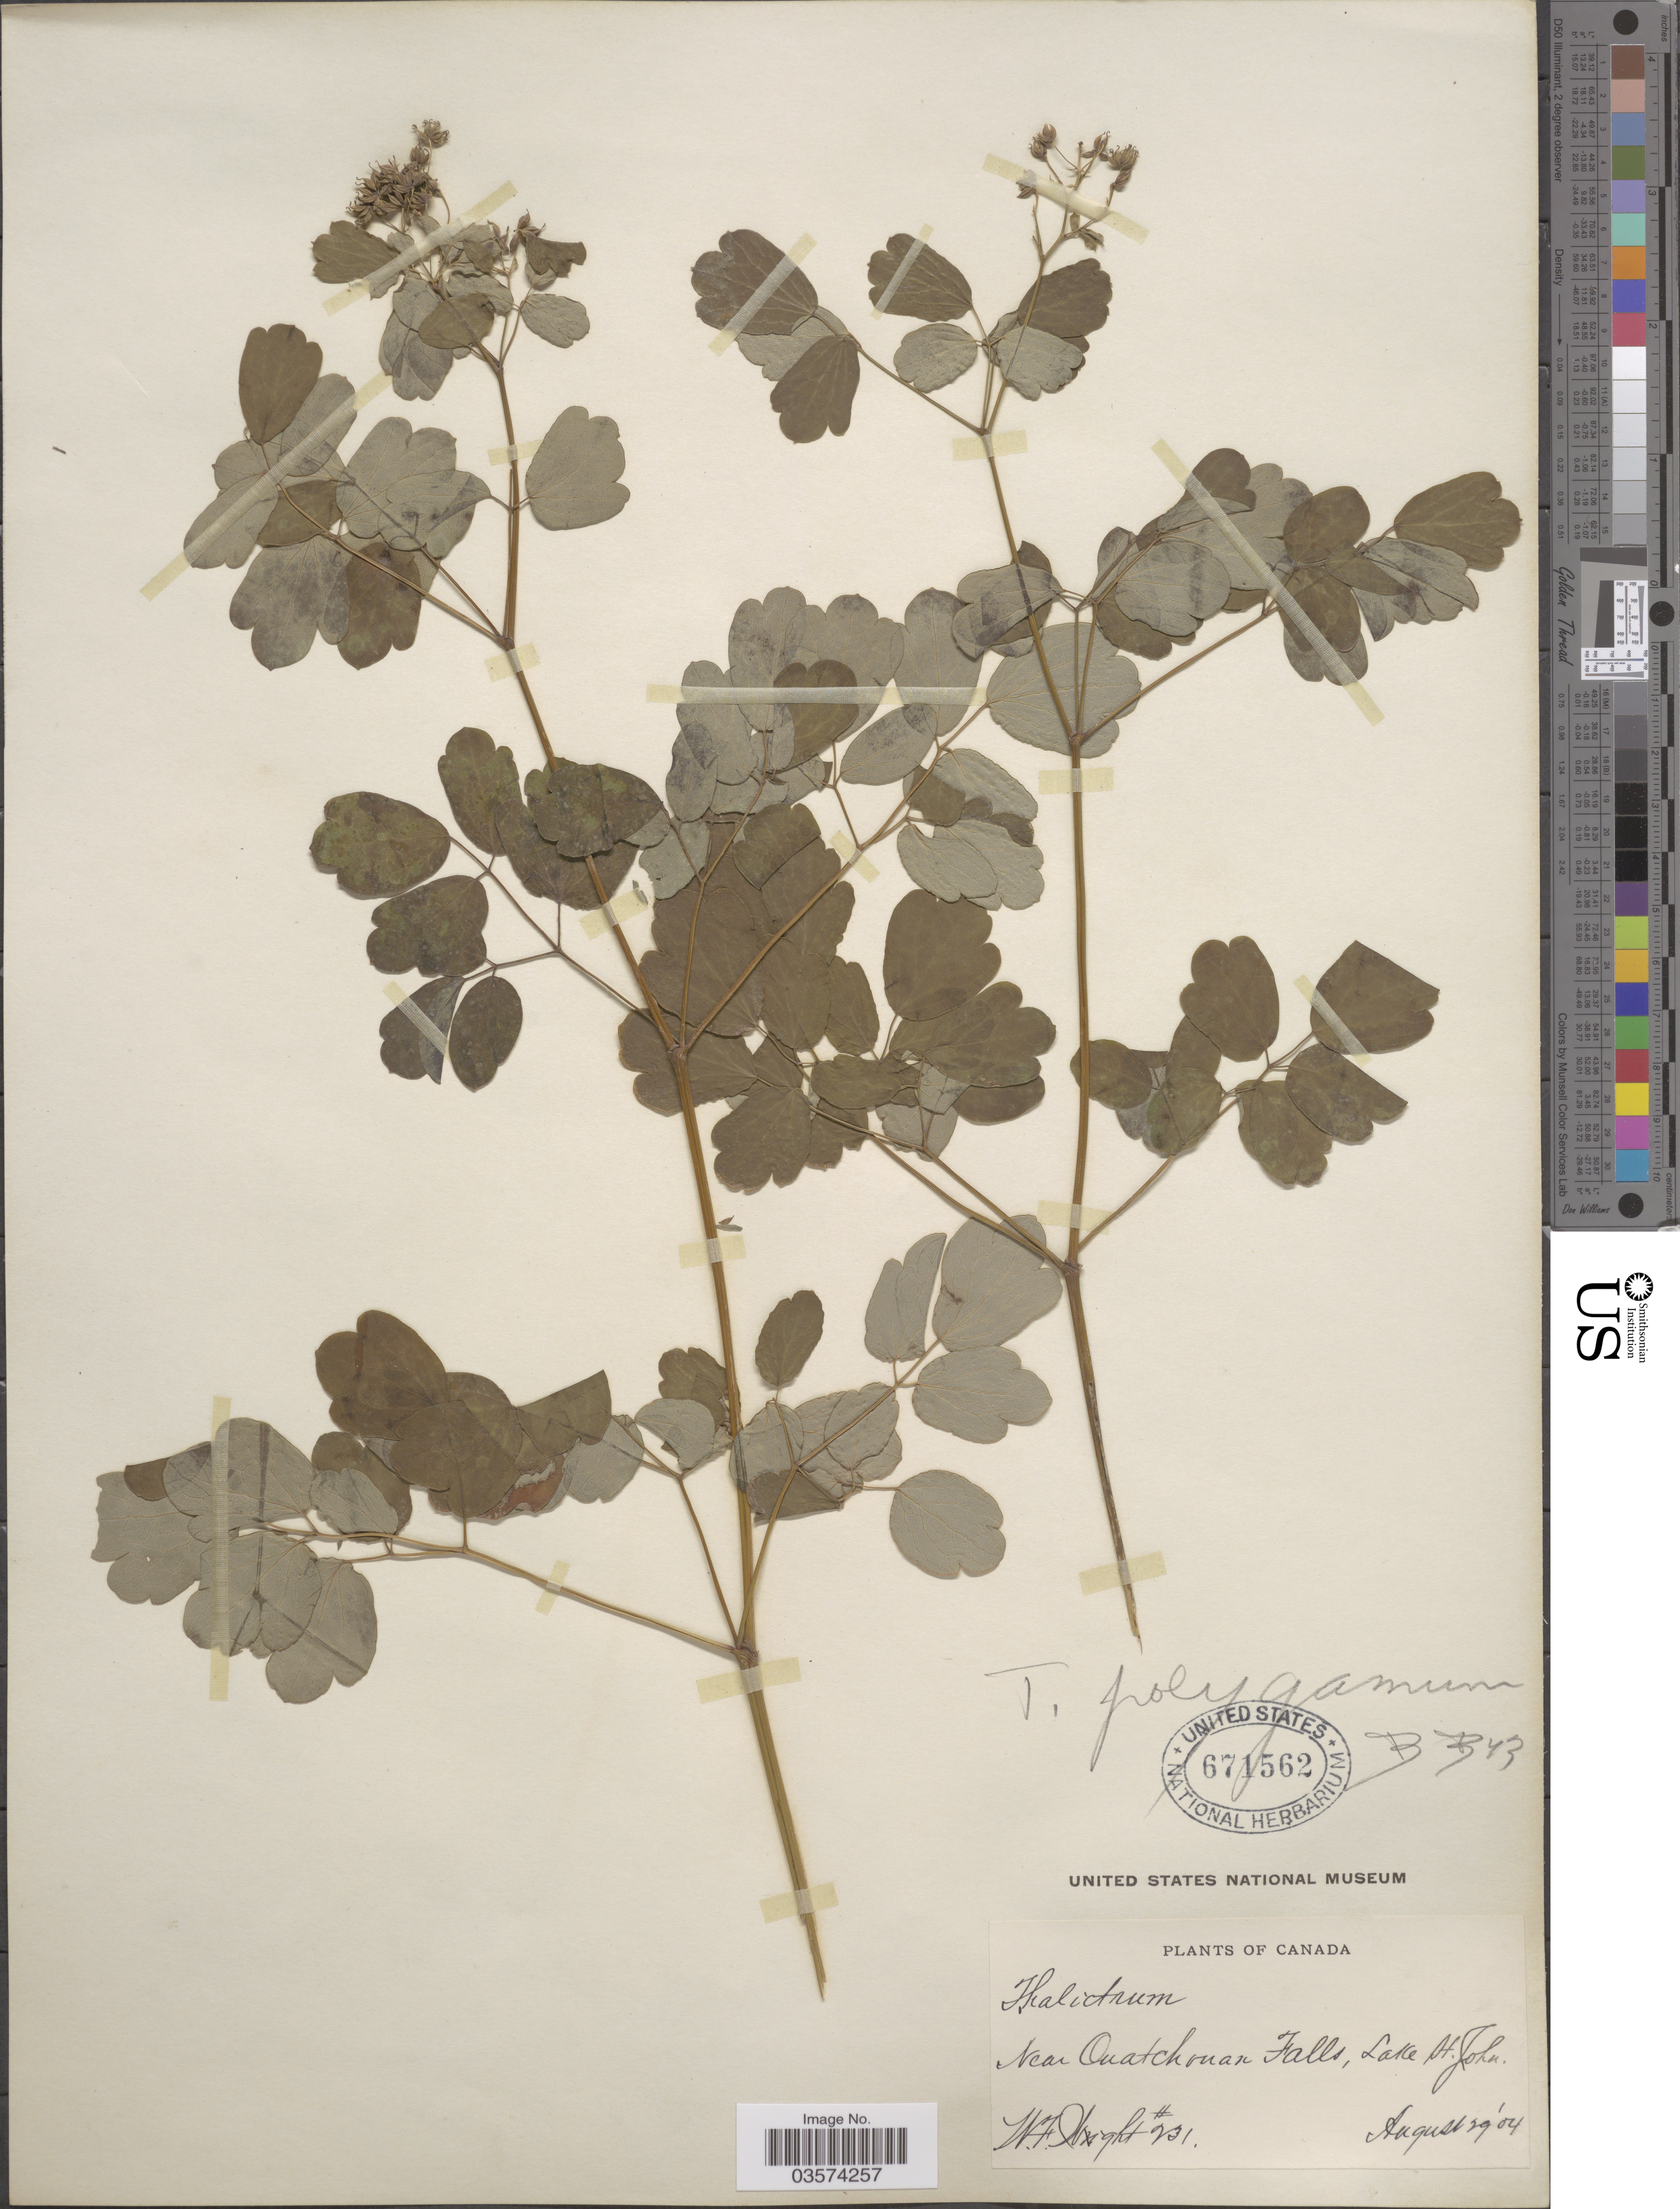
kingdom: Plantae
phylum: Tracheophyta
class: Magnoliopsida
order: Ranunculales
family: Ranunculaceae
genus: Thalictrum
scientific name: Thalictrum pubescens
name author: Pursh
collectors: W. F. Wright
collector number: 231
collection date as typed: Transcribed d/m/y: 29/8/4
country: Canada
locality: Near Ouatchouan Falls, Lake St. John.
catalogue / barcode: US 671562